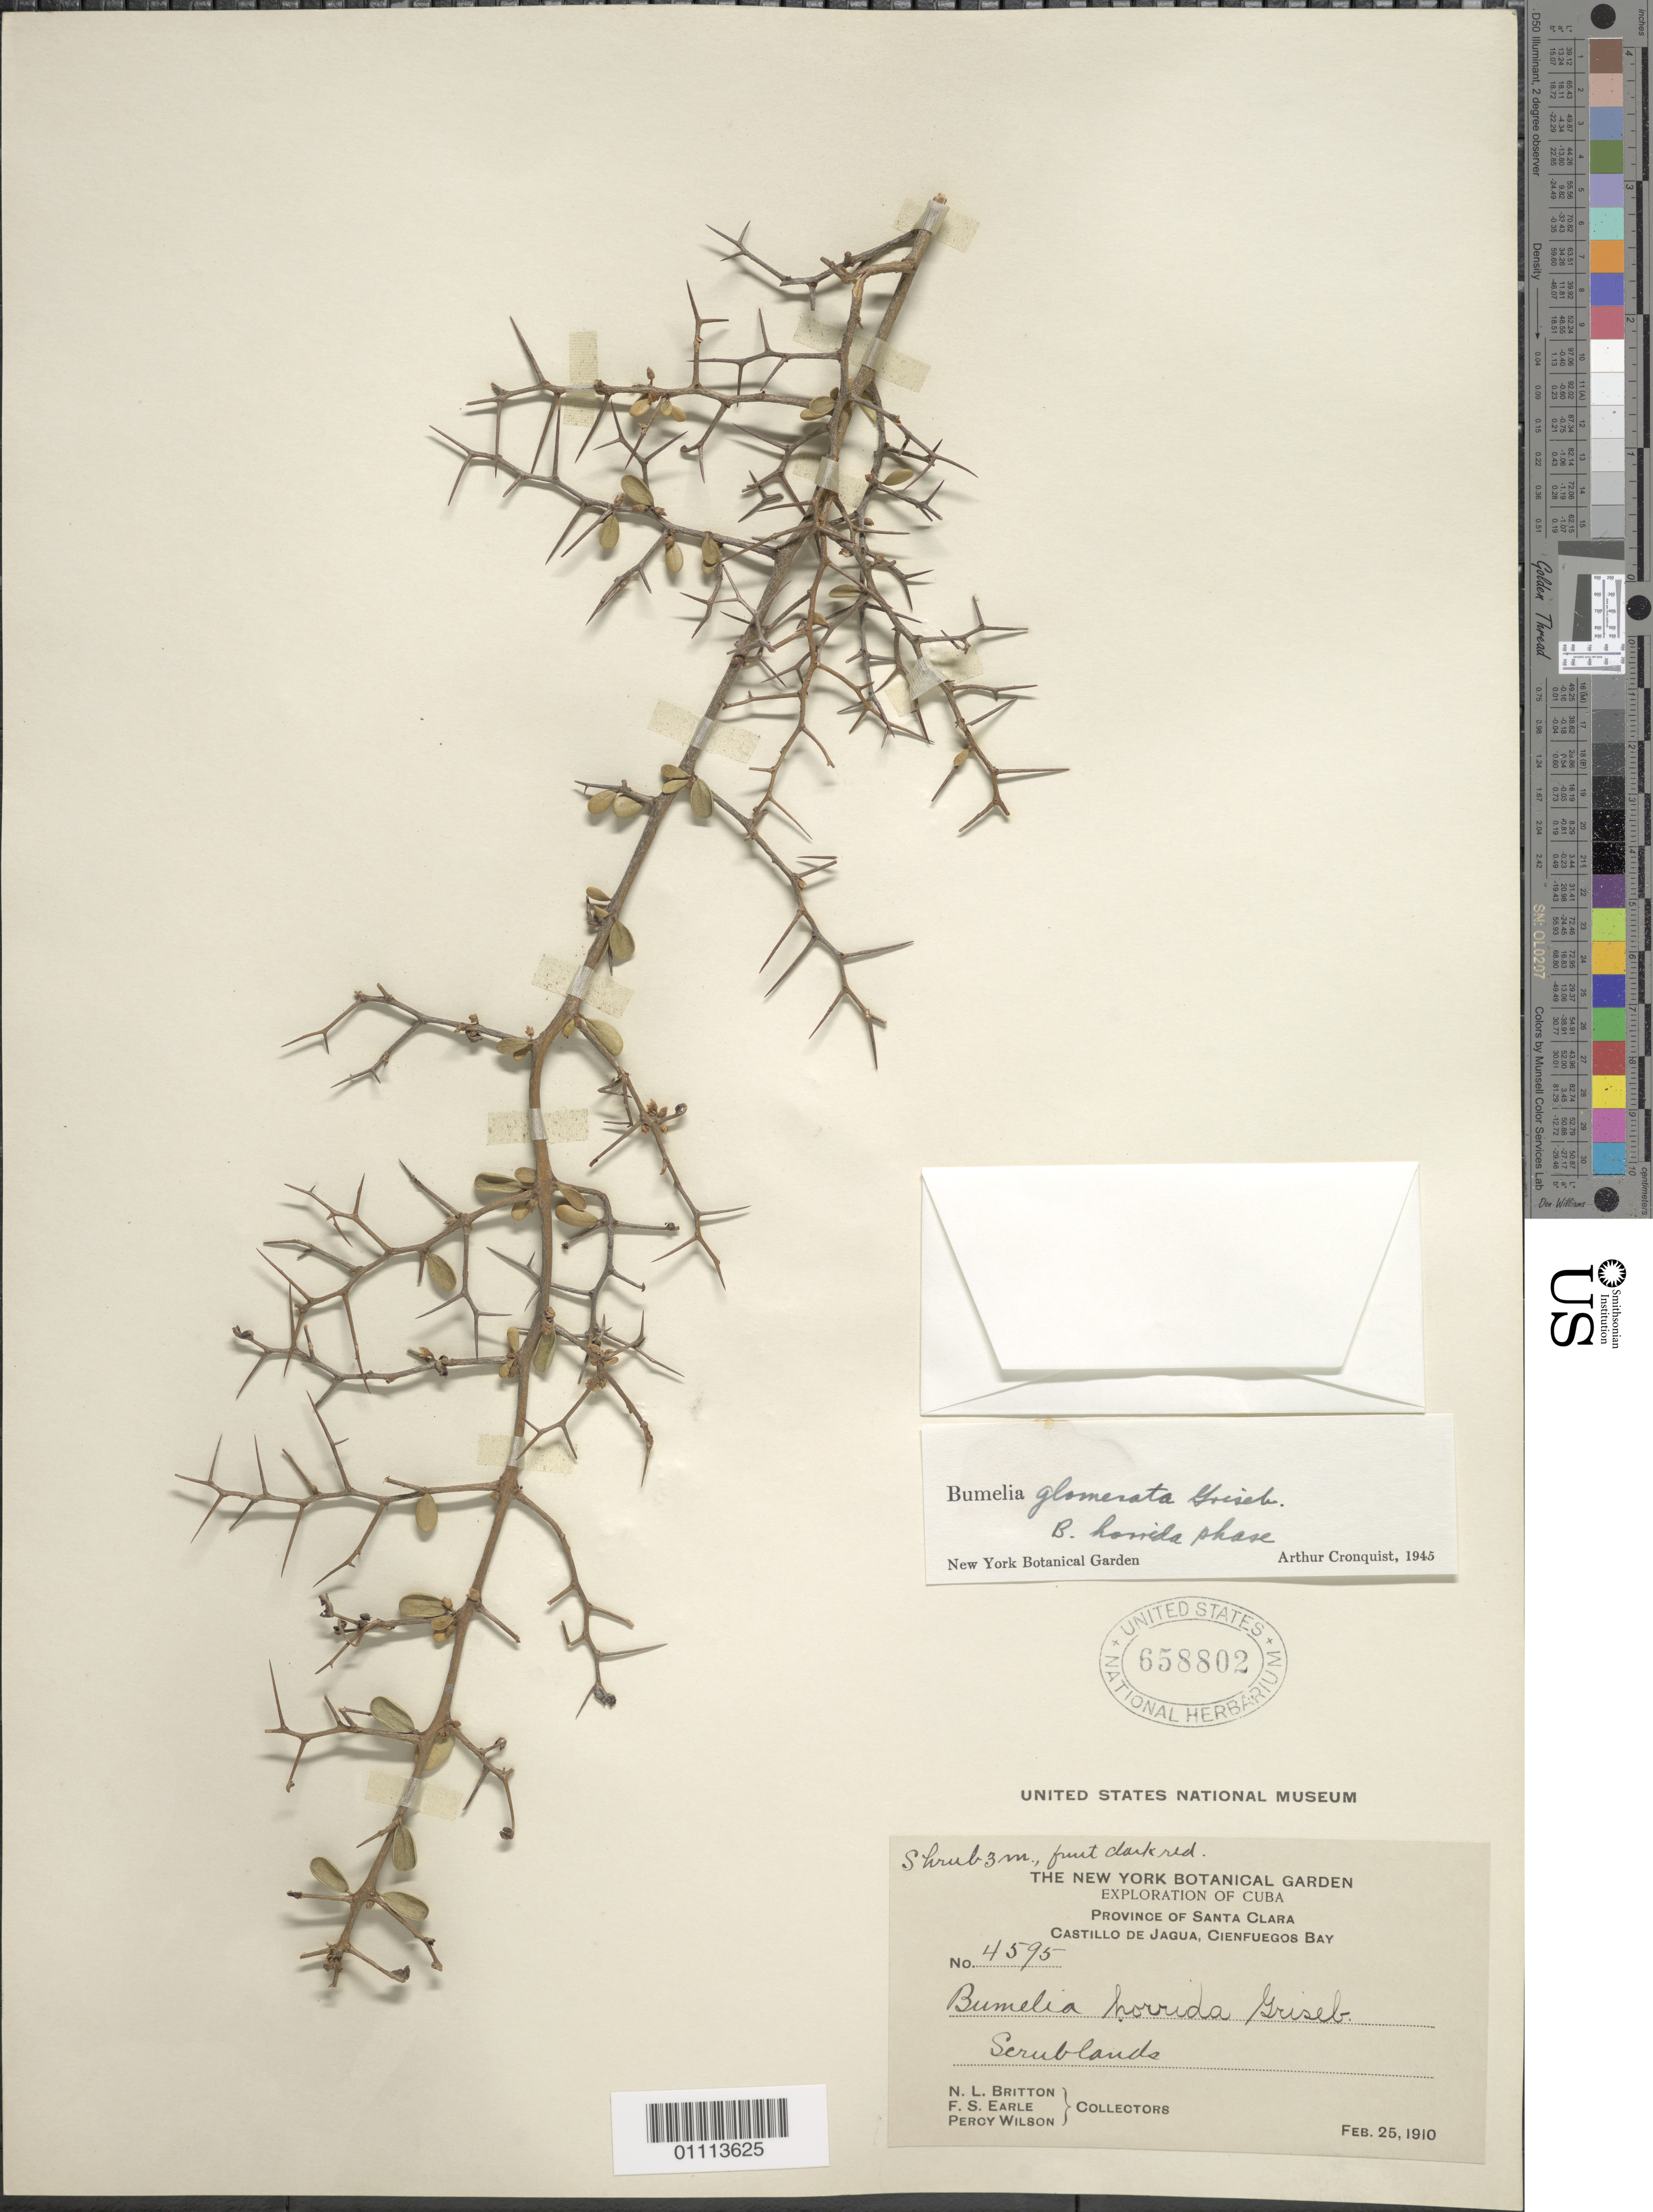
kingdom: Plantae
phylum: Tracheophyta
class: Magnoliopsida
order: Ericales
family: Sapotaceae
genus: Sideroxylon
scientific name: Sideroxylon horridum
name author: (Griseb.) T.D. Penn.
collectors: N. Britton, F. S. Earle & P. Wilson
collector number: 4595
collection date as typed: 25 Feb 1910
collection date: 1910-02-25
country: Cuba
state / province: Cienfuegos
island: Cuba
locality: Castillo de Jagua, Cienfuegos Bay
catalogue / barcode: US 658802